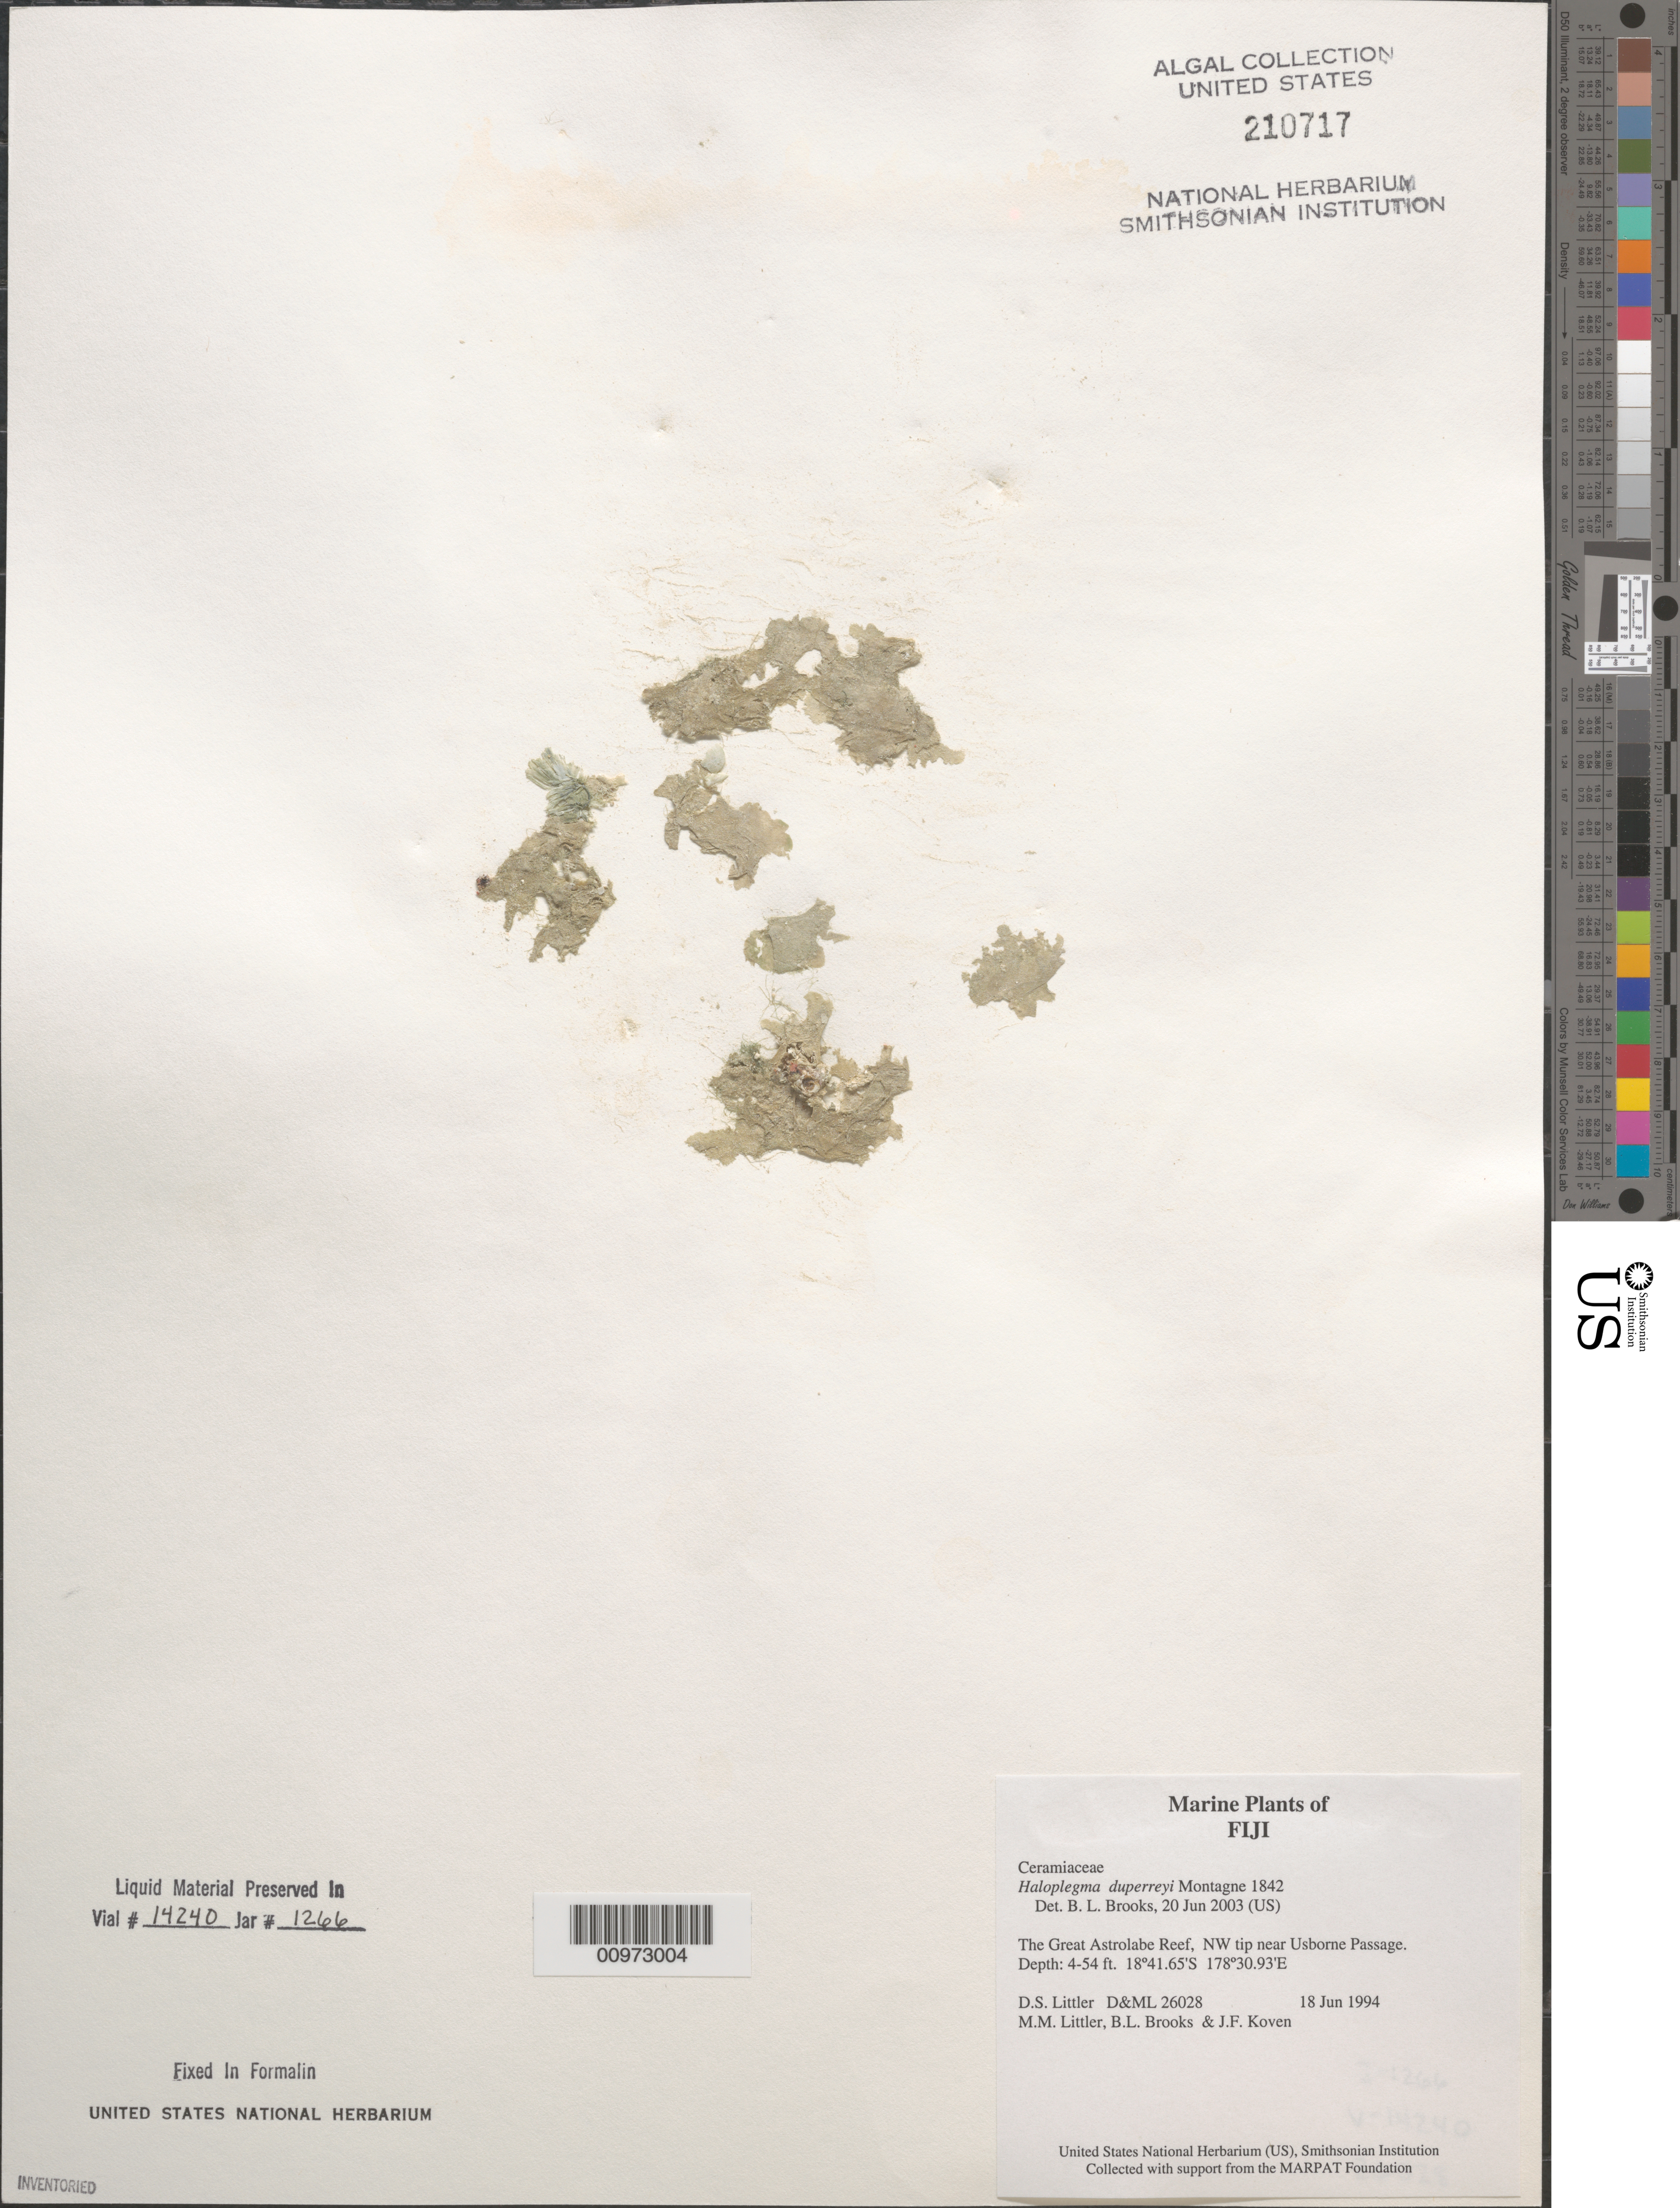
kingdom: Plantae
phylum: Rhodophyta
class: Florideophyceae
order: Ceramiales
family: Wrangeliaceae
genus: Haloplegma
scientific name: Haloplegma duperreyi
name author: Mont.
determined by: Brooks, B. L., (BOT), Smithsonian Institution - National Museum of Natural History (UNITED STATES)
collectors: D. S. Littler, M. M. Littler, B. Brooks & J. Koven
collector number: D&ML 26028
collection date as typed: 18 Jun 1994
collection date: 1994-06-18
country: Fiji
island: Great Astrolabe Reef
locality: Great Astrolabe Reef, northwest tip near Usborne Passage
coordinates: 18 41.65'S, 178 30.93'E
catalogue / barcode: US 210717